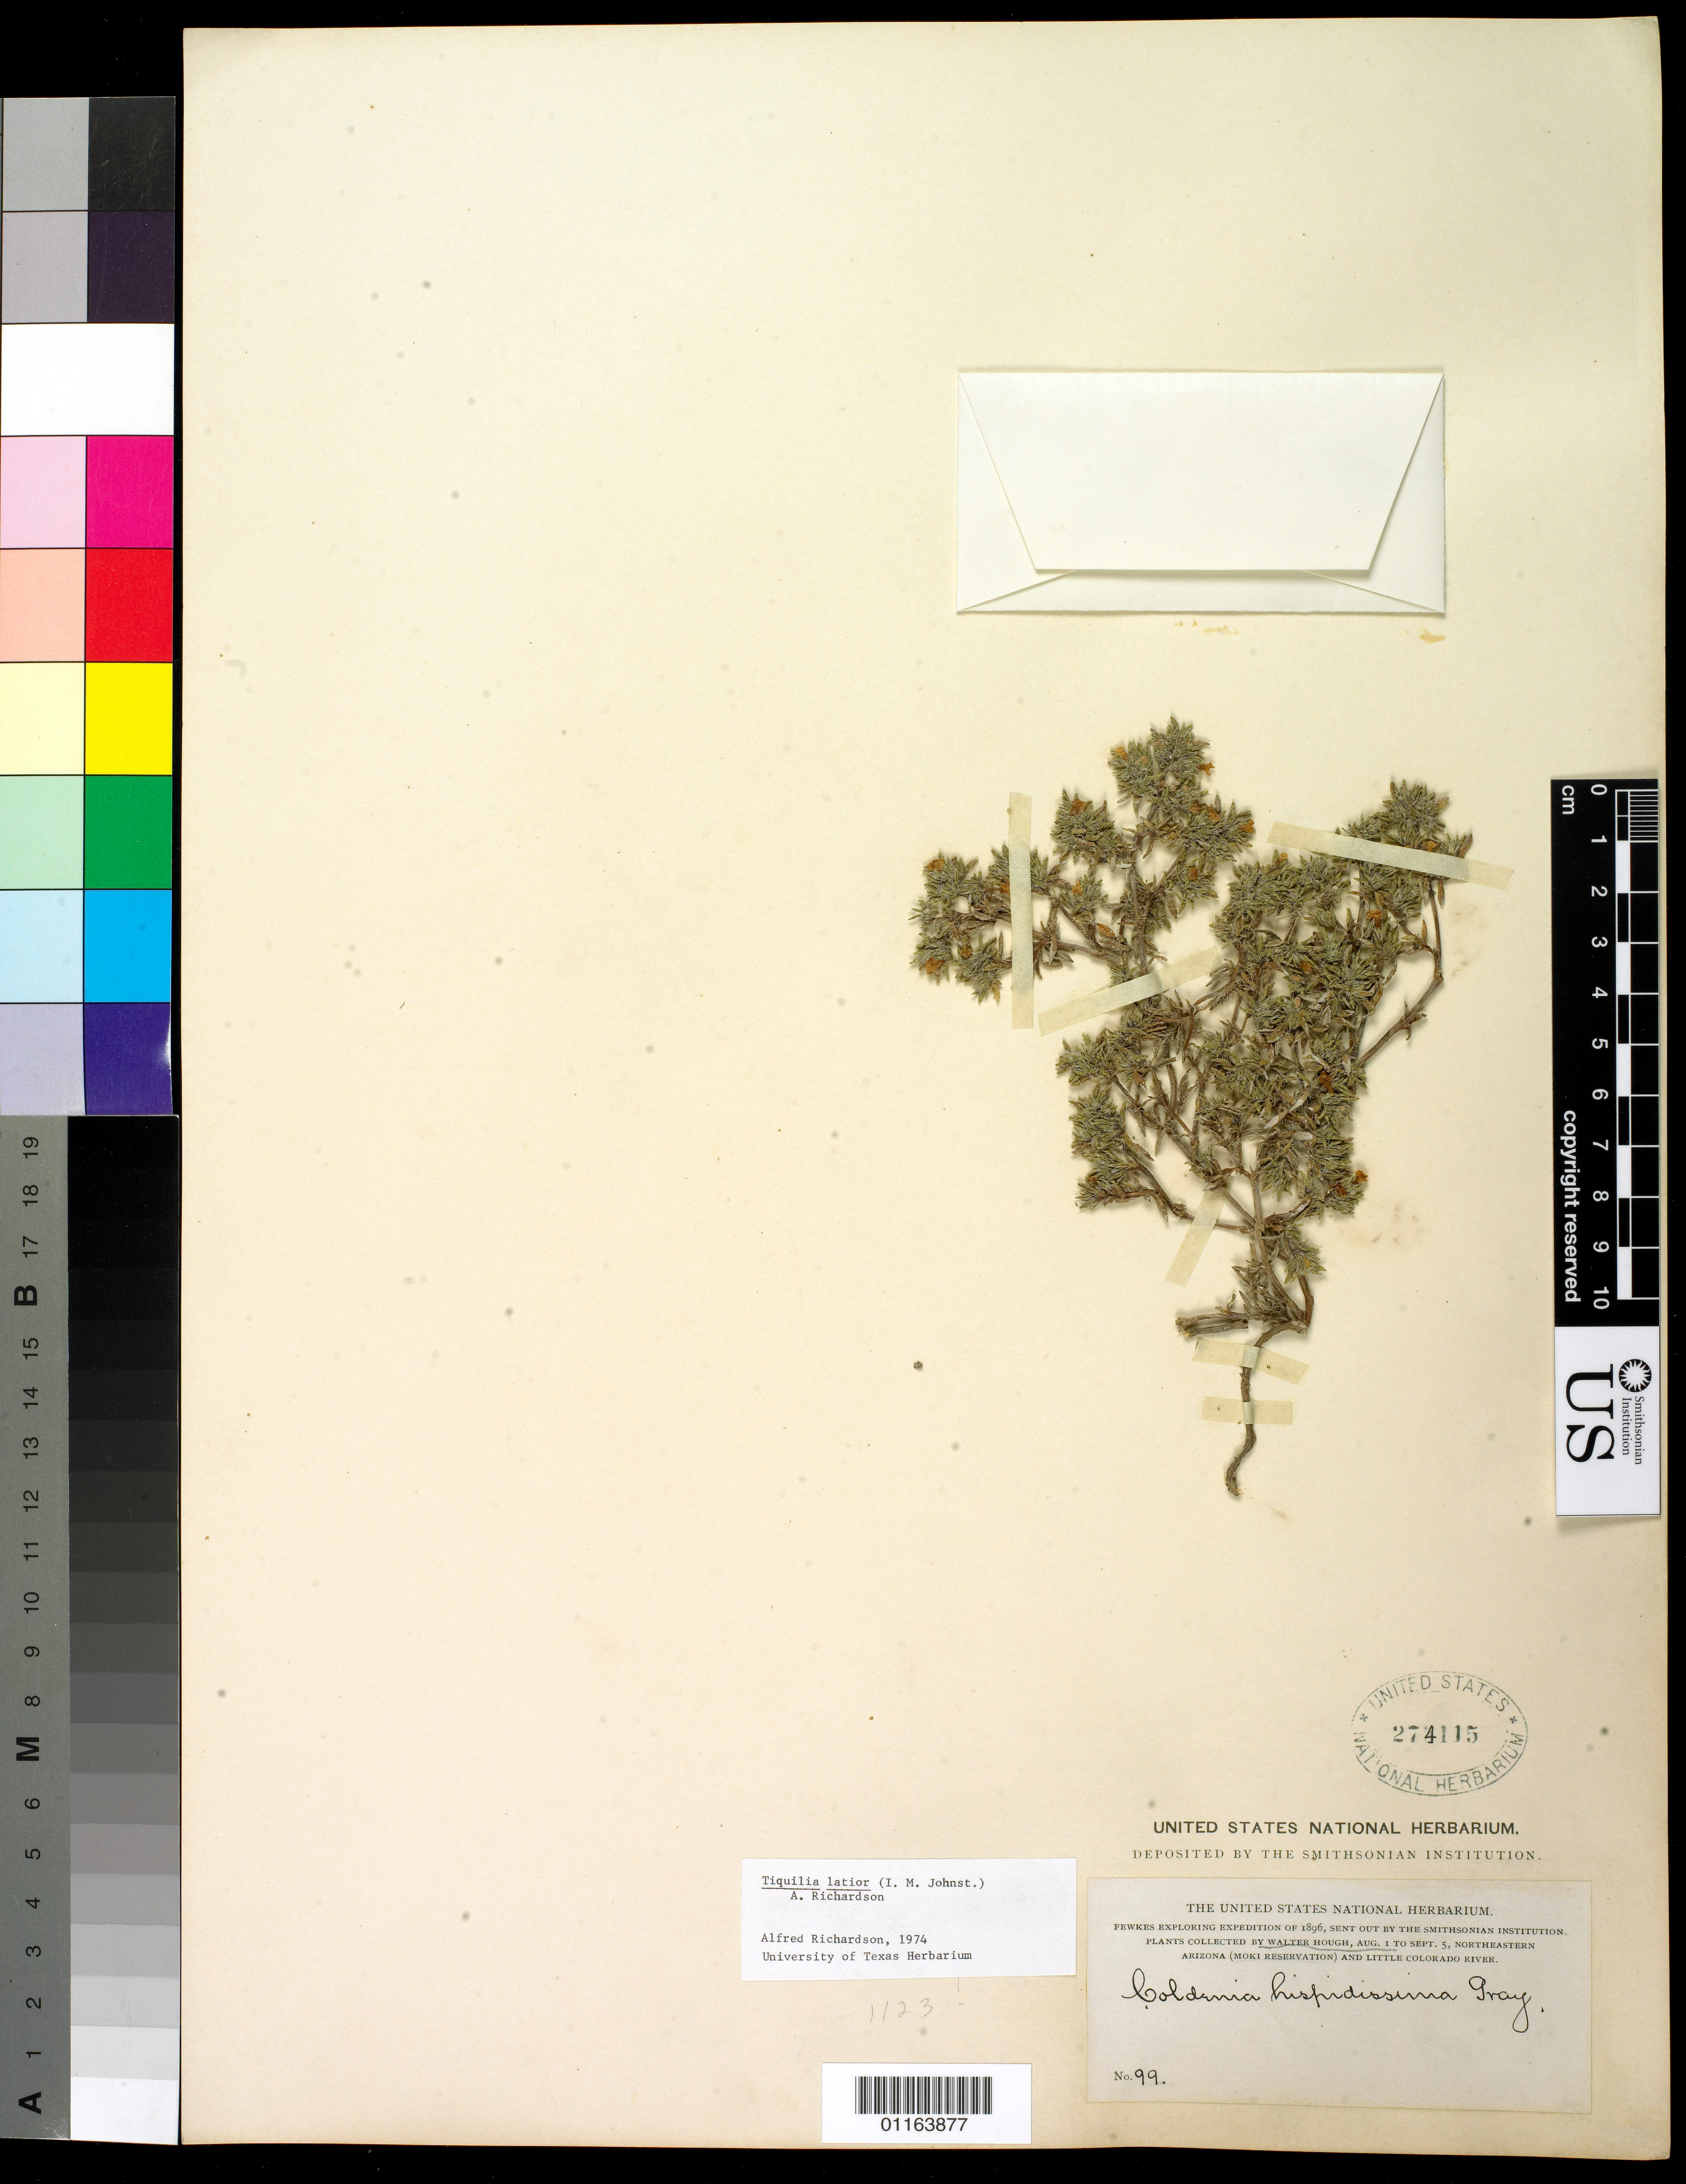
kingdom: Plantae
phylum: Tracheophyta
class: Magnoliopsida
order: Boraginales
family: Ehretiaceae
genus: Tiquilia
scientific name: Tiquilia latior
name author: (I.M. Johnst.) A.T. Richardson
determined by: Richardson, A.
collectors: W. Hough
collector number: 99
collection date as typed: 1 Aug 1896 to 5 Sep 1896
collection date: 1896-08-01/1896-09-05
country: United States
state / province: Arizona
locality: Moki Reservation and Little Colorado River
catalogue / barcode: US 274115